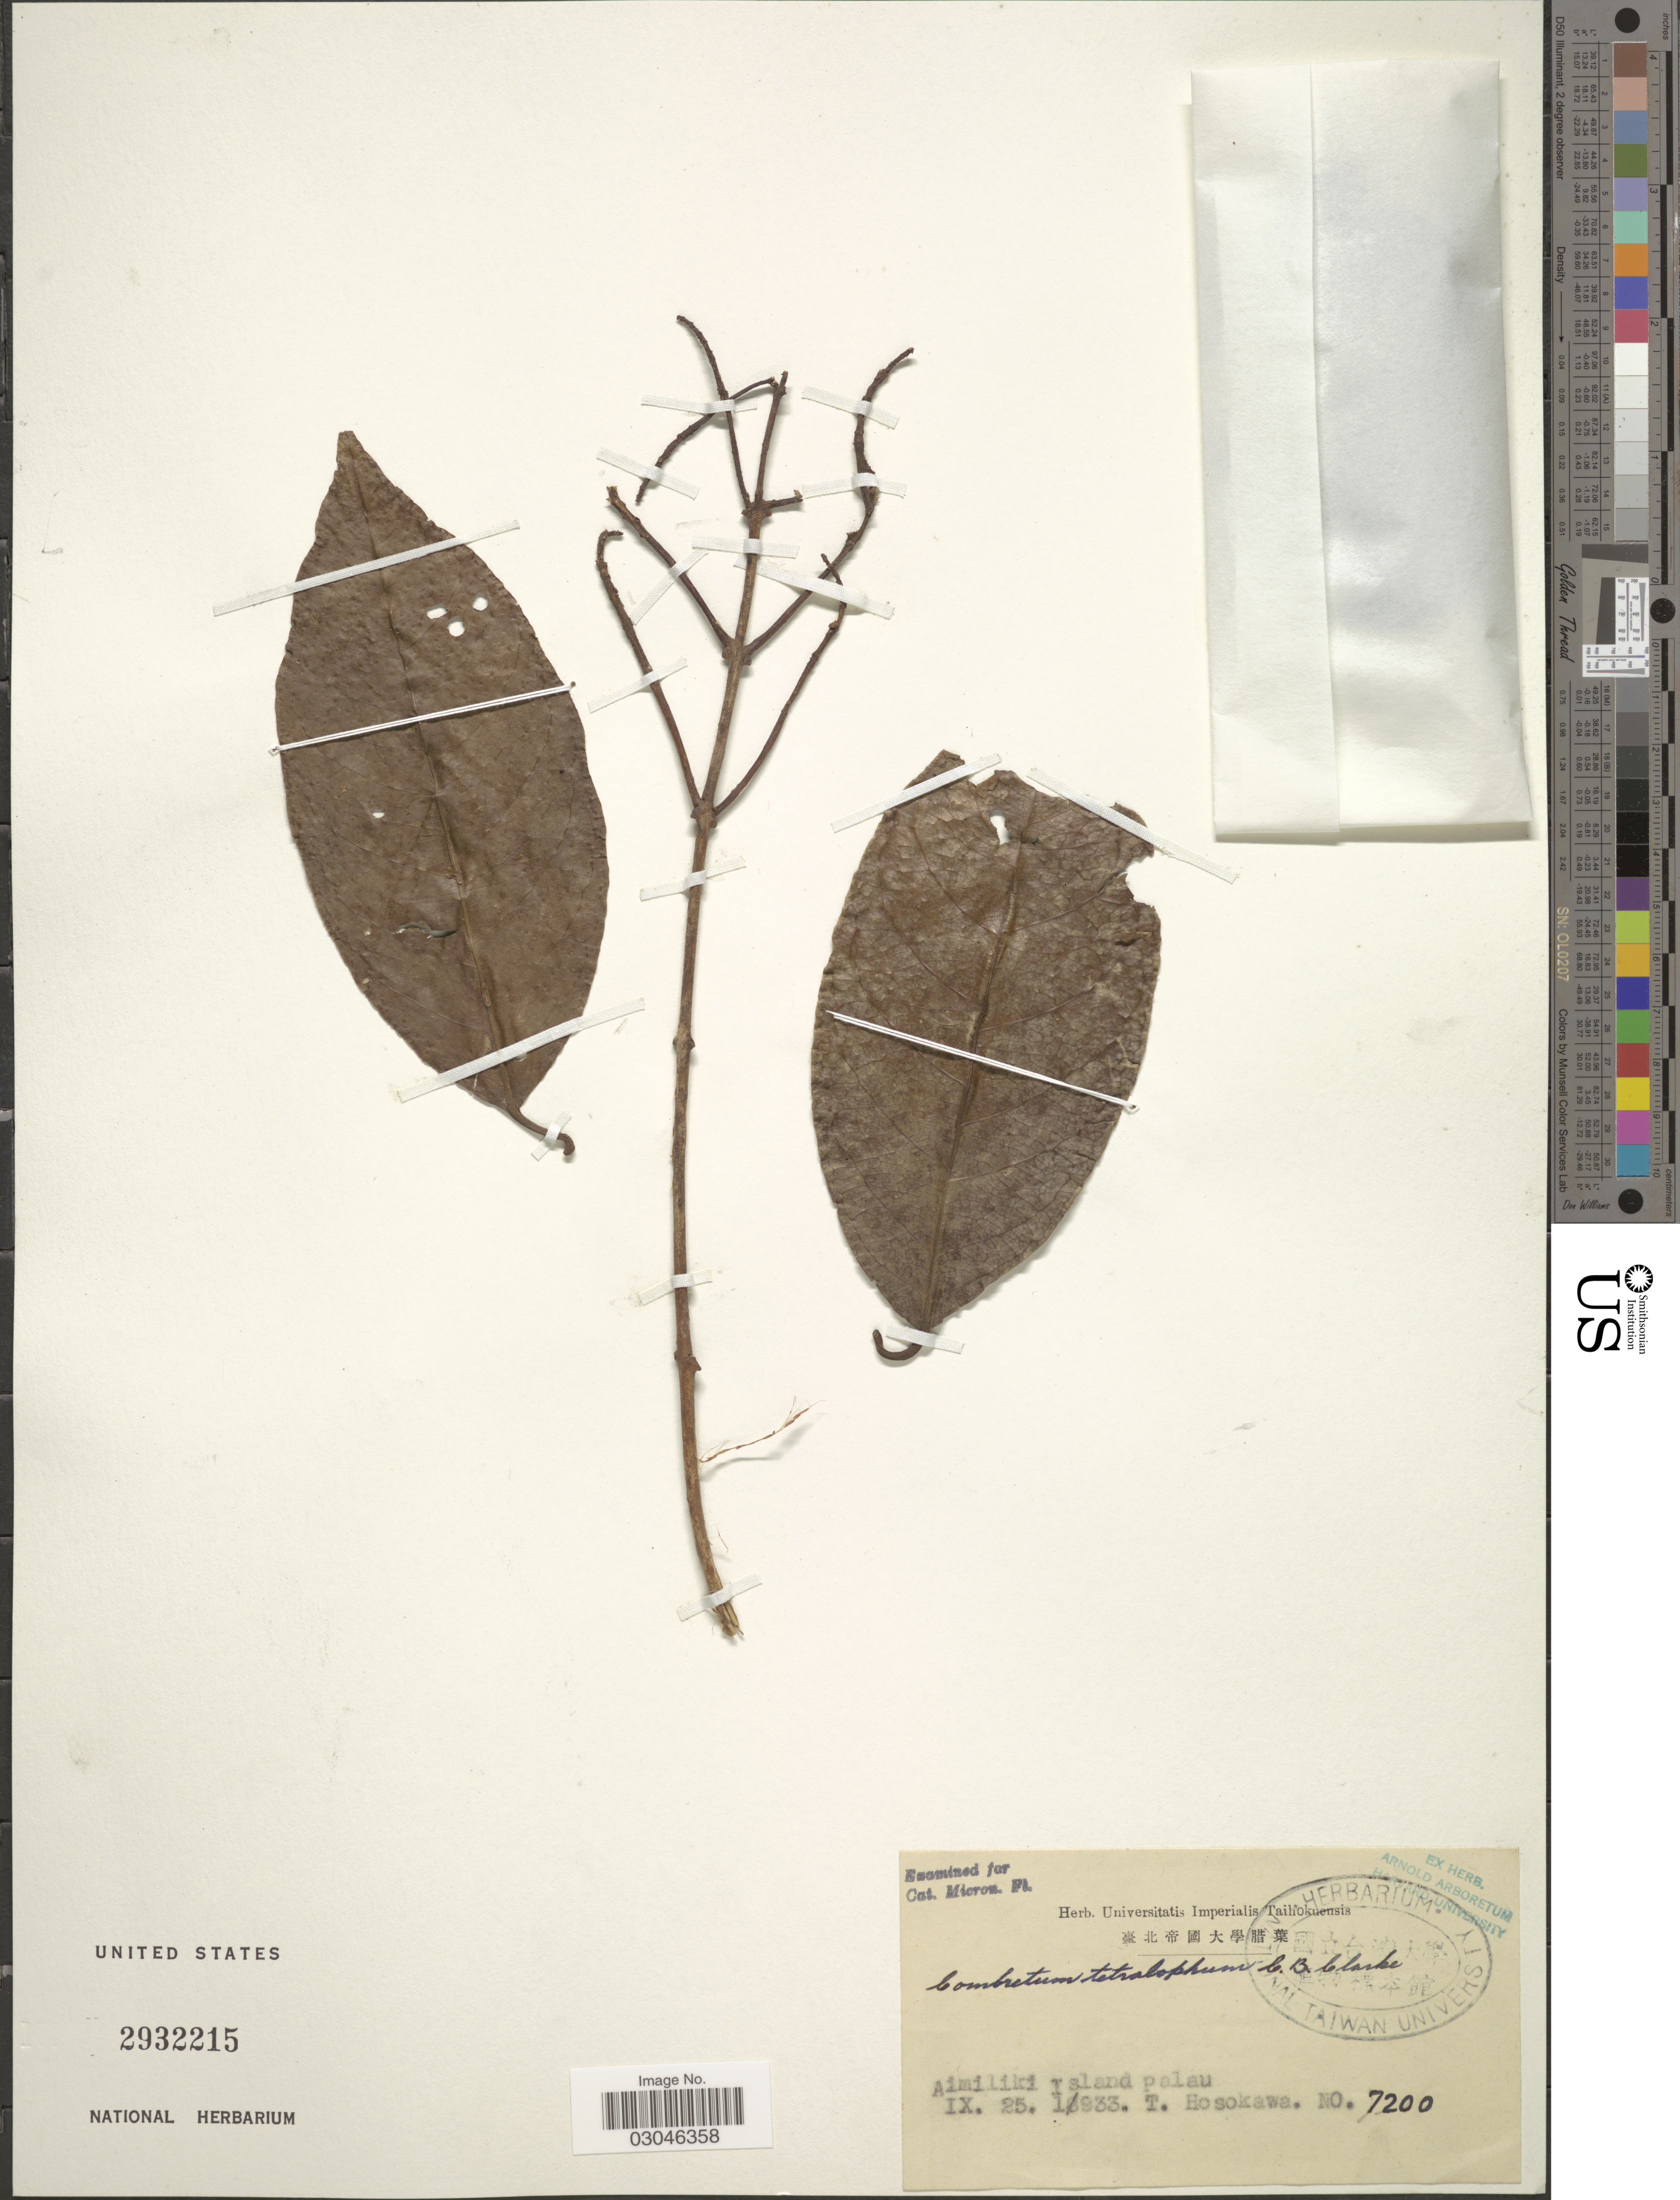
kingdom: Plantae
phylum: Tracheophyta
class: Magnoliopsida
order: Myrtales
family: Combretaceae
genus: Combretum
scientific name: Combretum tetralophum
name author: C.B. Clarke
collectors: T. Hosokawa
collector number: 7200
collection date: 1933-09-25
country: Palau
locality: Aimiliki Island Palau.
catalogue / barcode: US 2932215